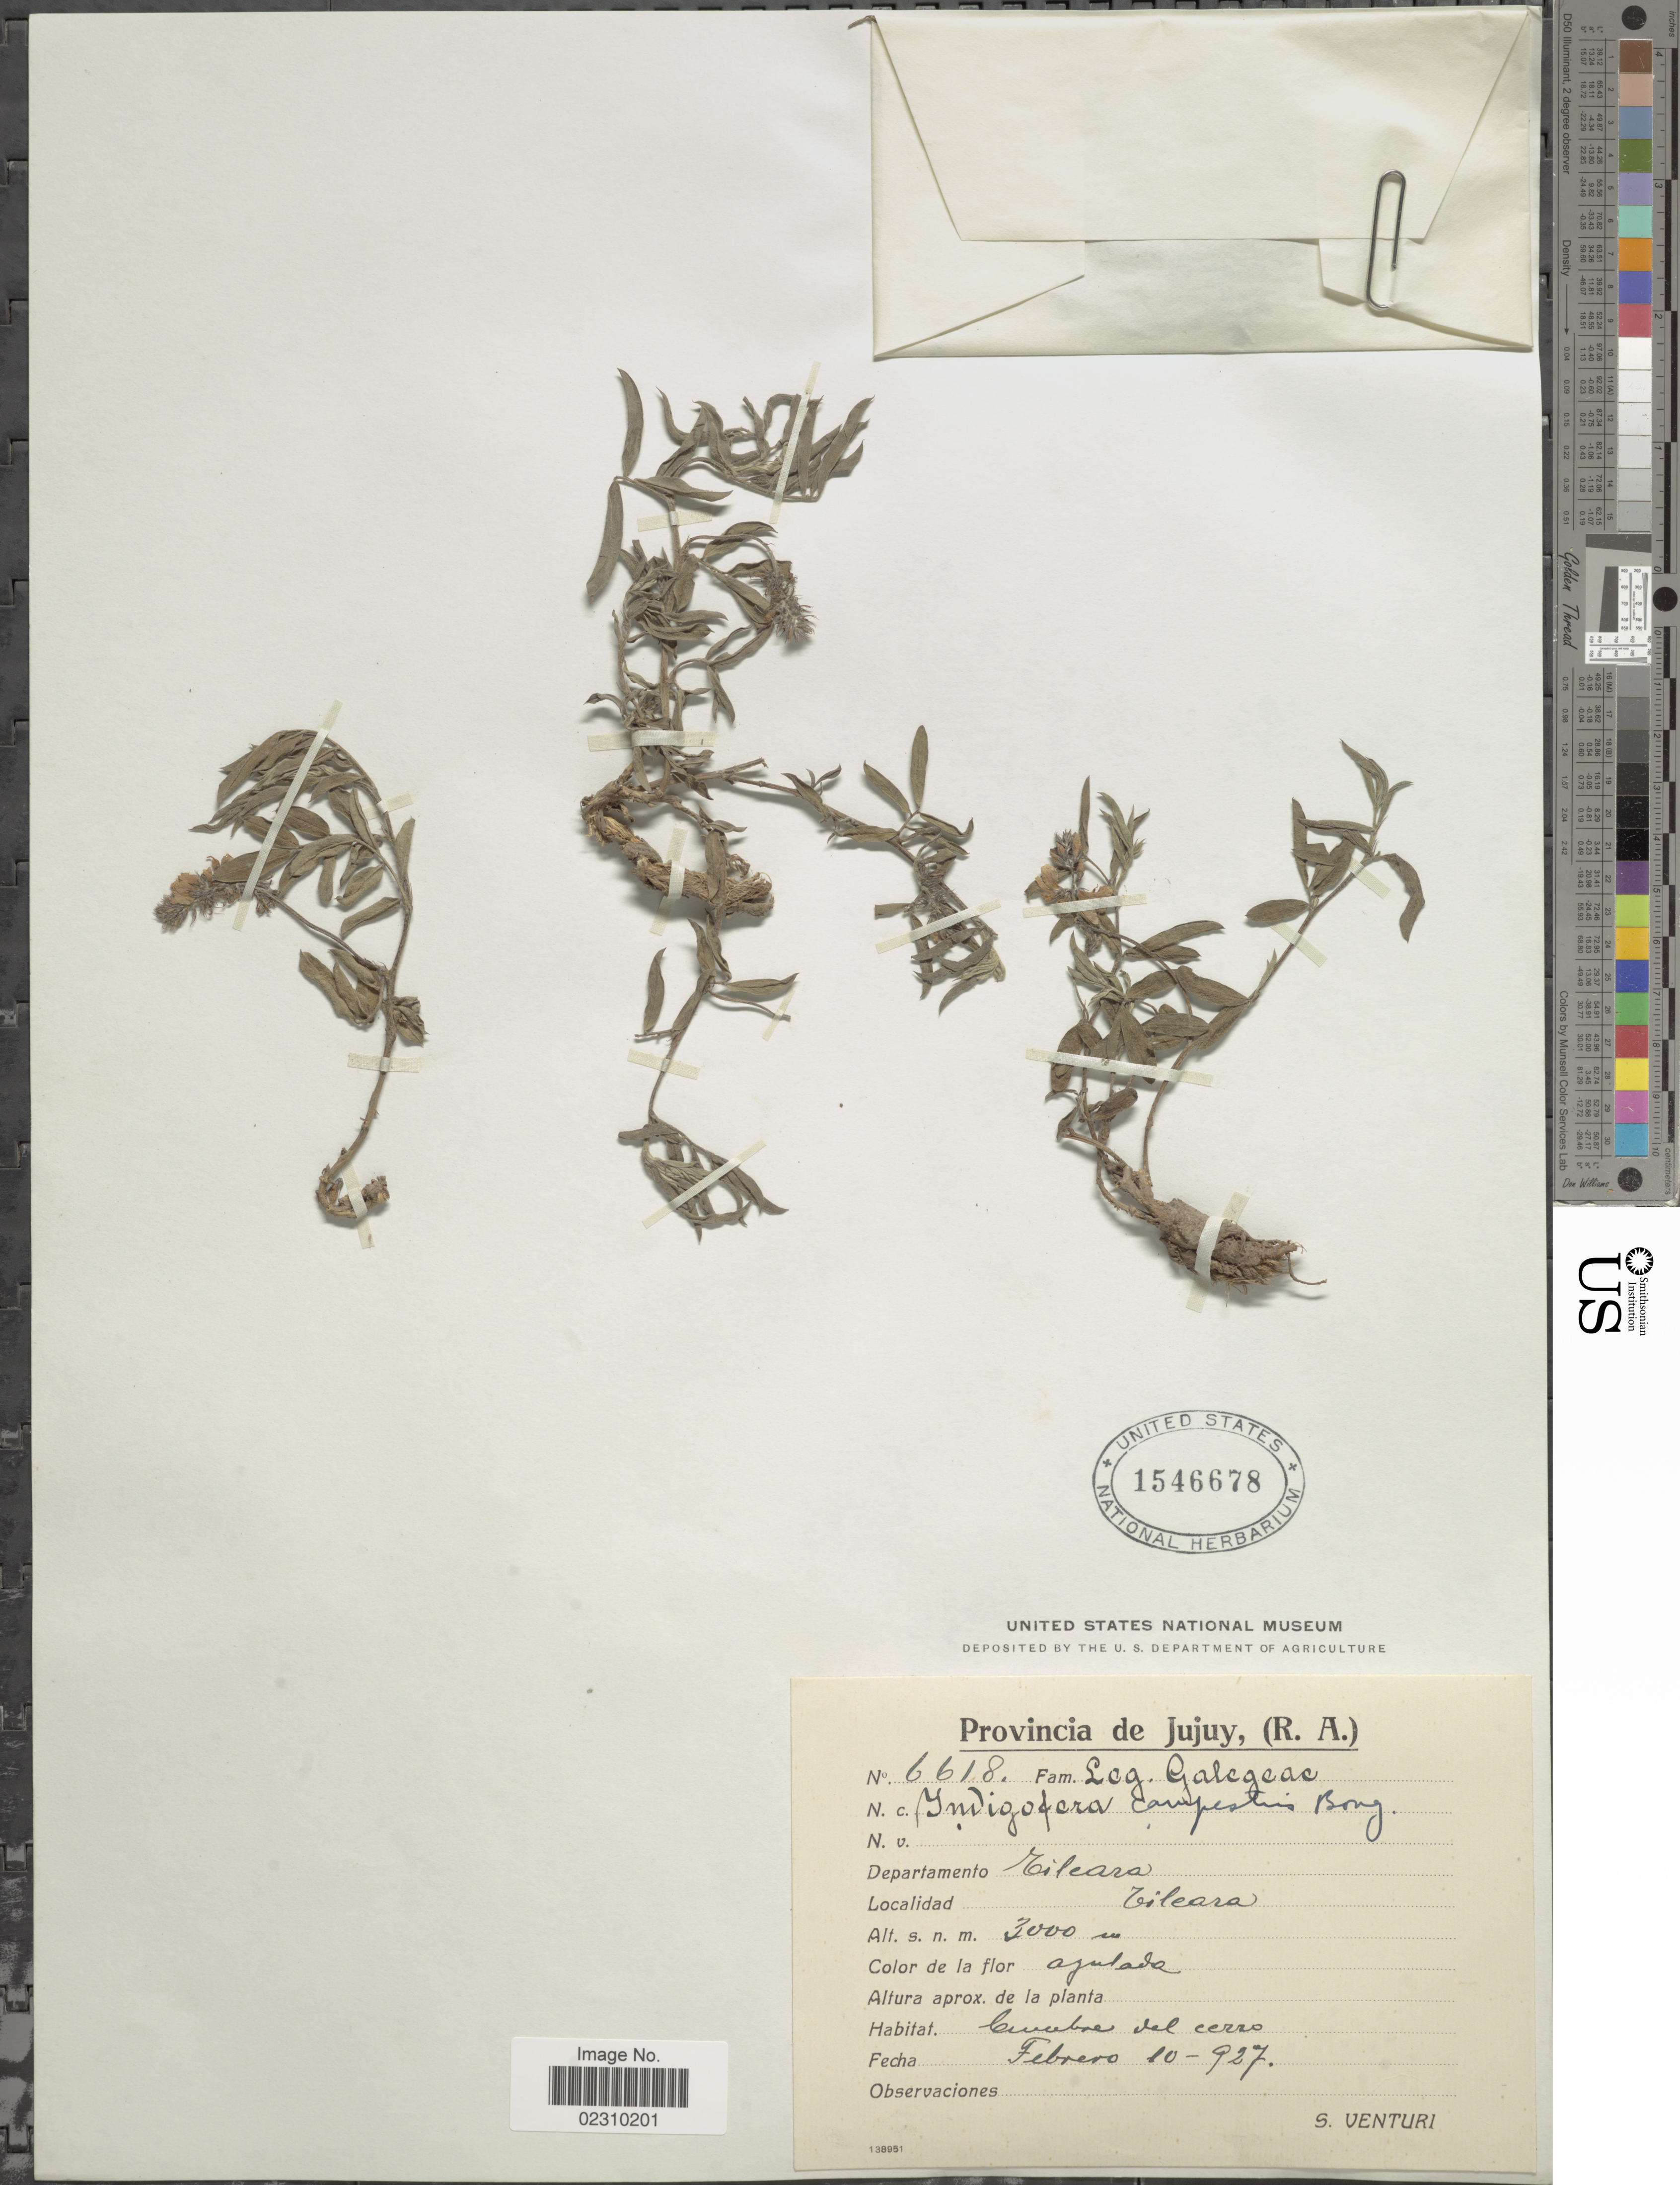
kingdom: Plantae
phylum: Tracheophyta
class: Magnoliopsida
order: Fabales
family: Fabaceae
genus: Indigofera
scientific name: Indigofera campestris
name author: Bong. ex Benth. in Mart.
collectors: S. Venturi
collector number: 6618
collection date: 1927-02-10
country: Argentina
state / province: Jujuy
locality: Provincia de Jujuy, (R.A.) Departamento Tilcara, Tilcara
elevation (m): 3000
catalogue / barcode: US 1546678